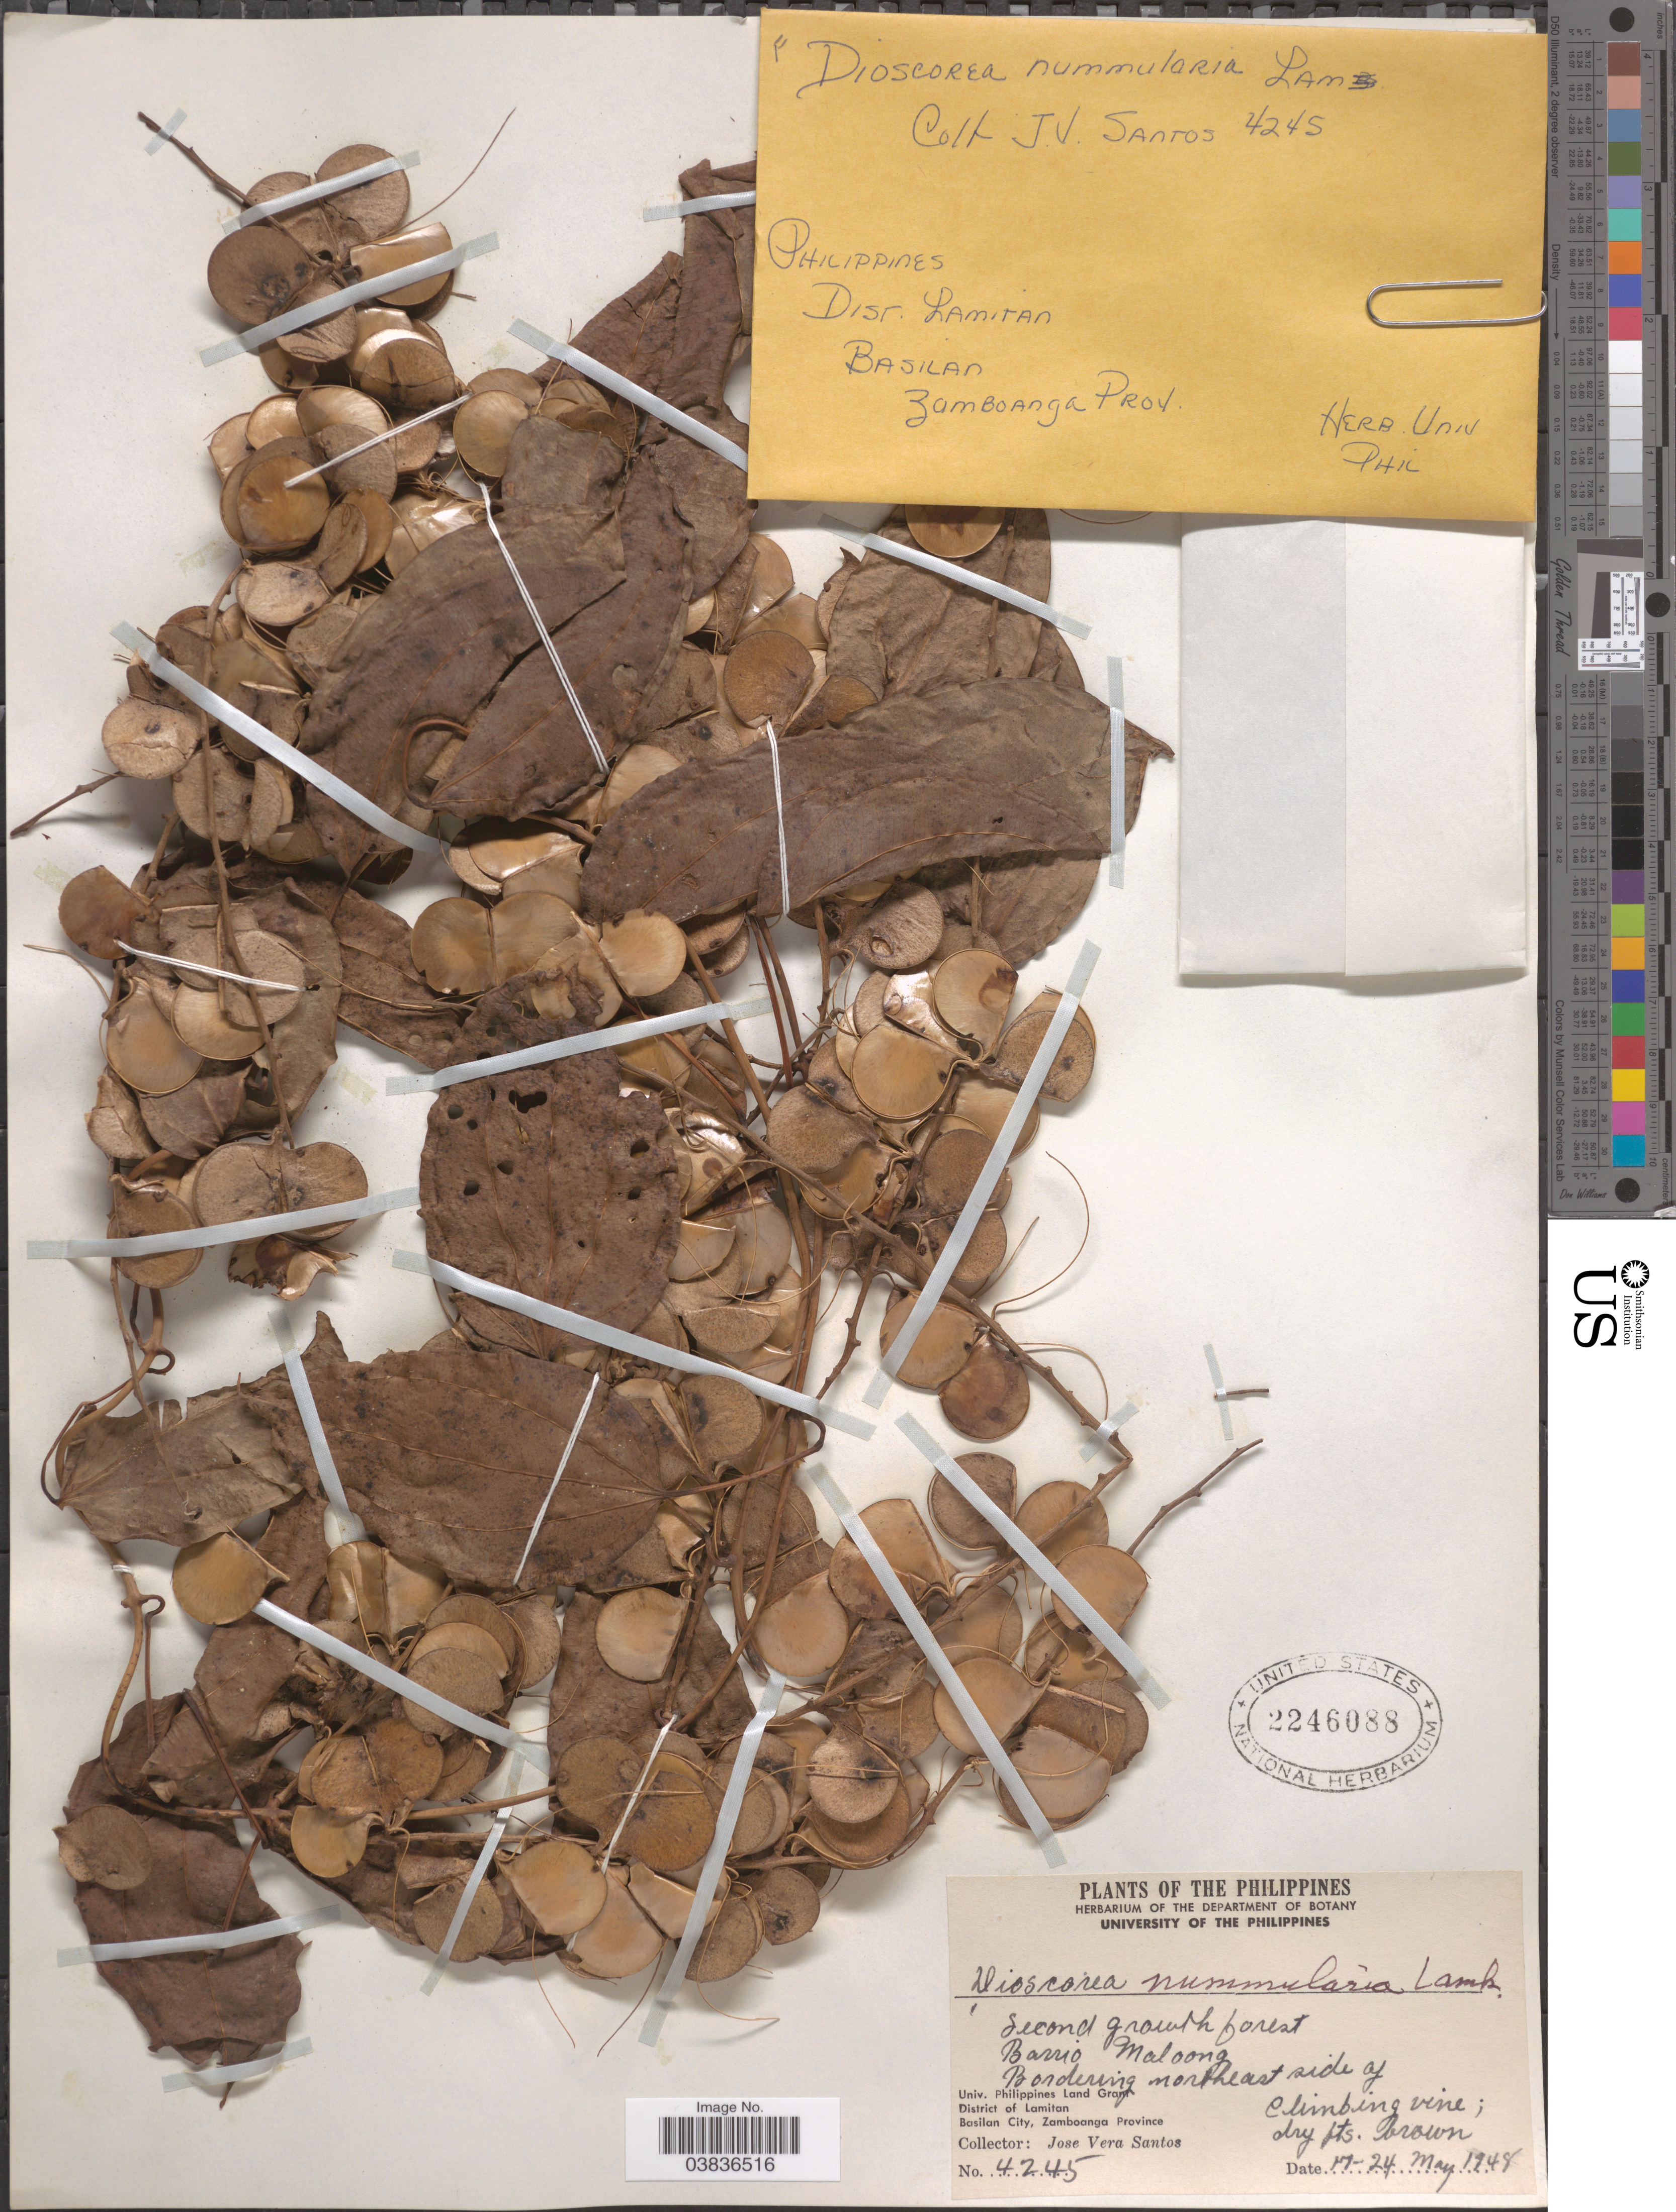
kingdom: Plantae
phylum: Tracheophyta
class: Liliopsida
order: Dioscoreales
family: Dioscoreaceae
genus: Dioscorea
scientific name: Dioscorea nummularia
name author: Lam.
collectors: J. Santos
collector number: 4245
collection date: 1948-05-17/1948-05-24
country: Philippines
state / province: Muslim Mindanao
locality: Second growth forest, Barrio Maloong, Bordering northeast side of Univ. Philippines Land Grant. District of Lamitan. Basilan City, Zamboanga Province.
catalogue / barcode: US 2246088